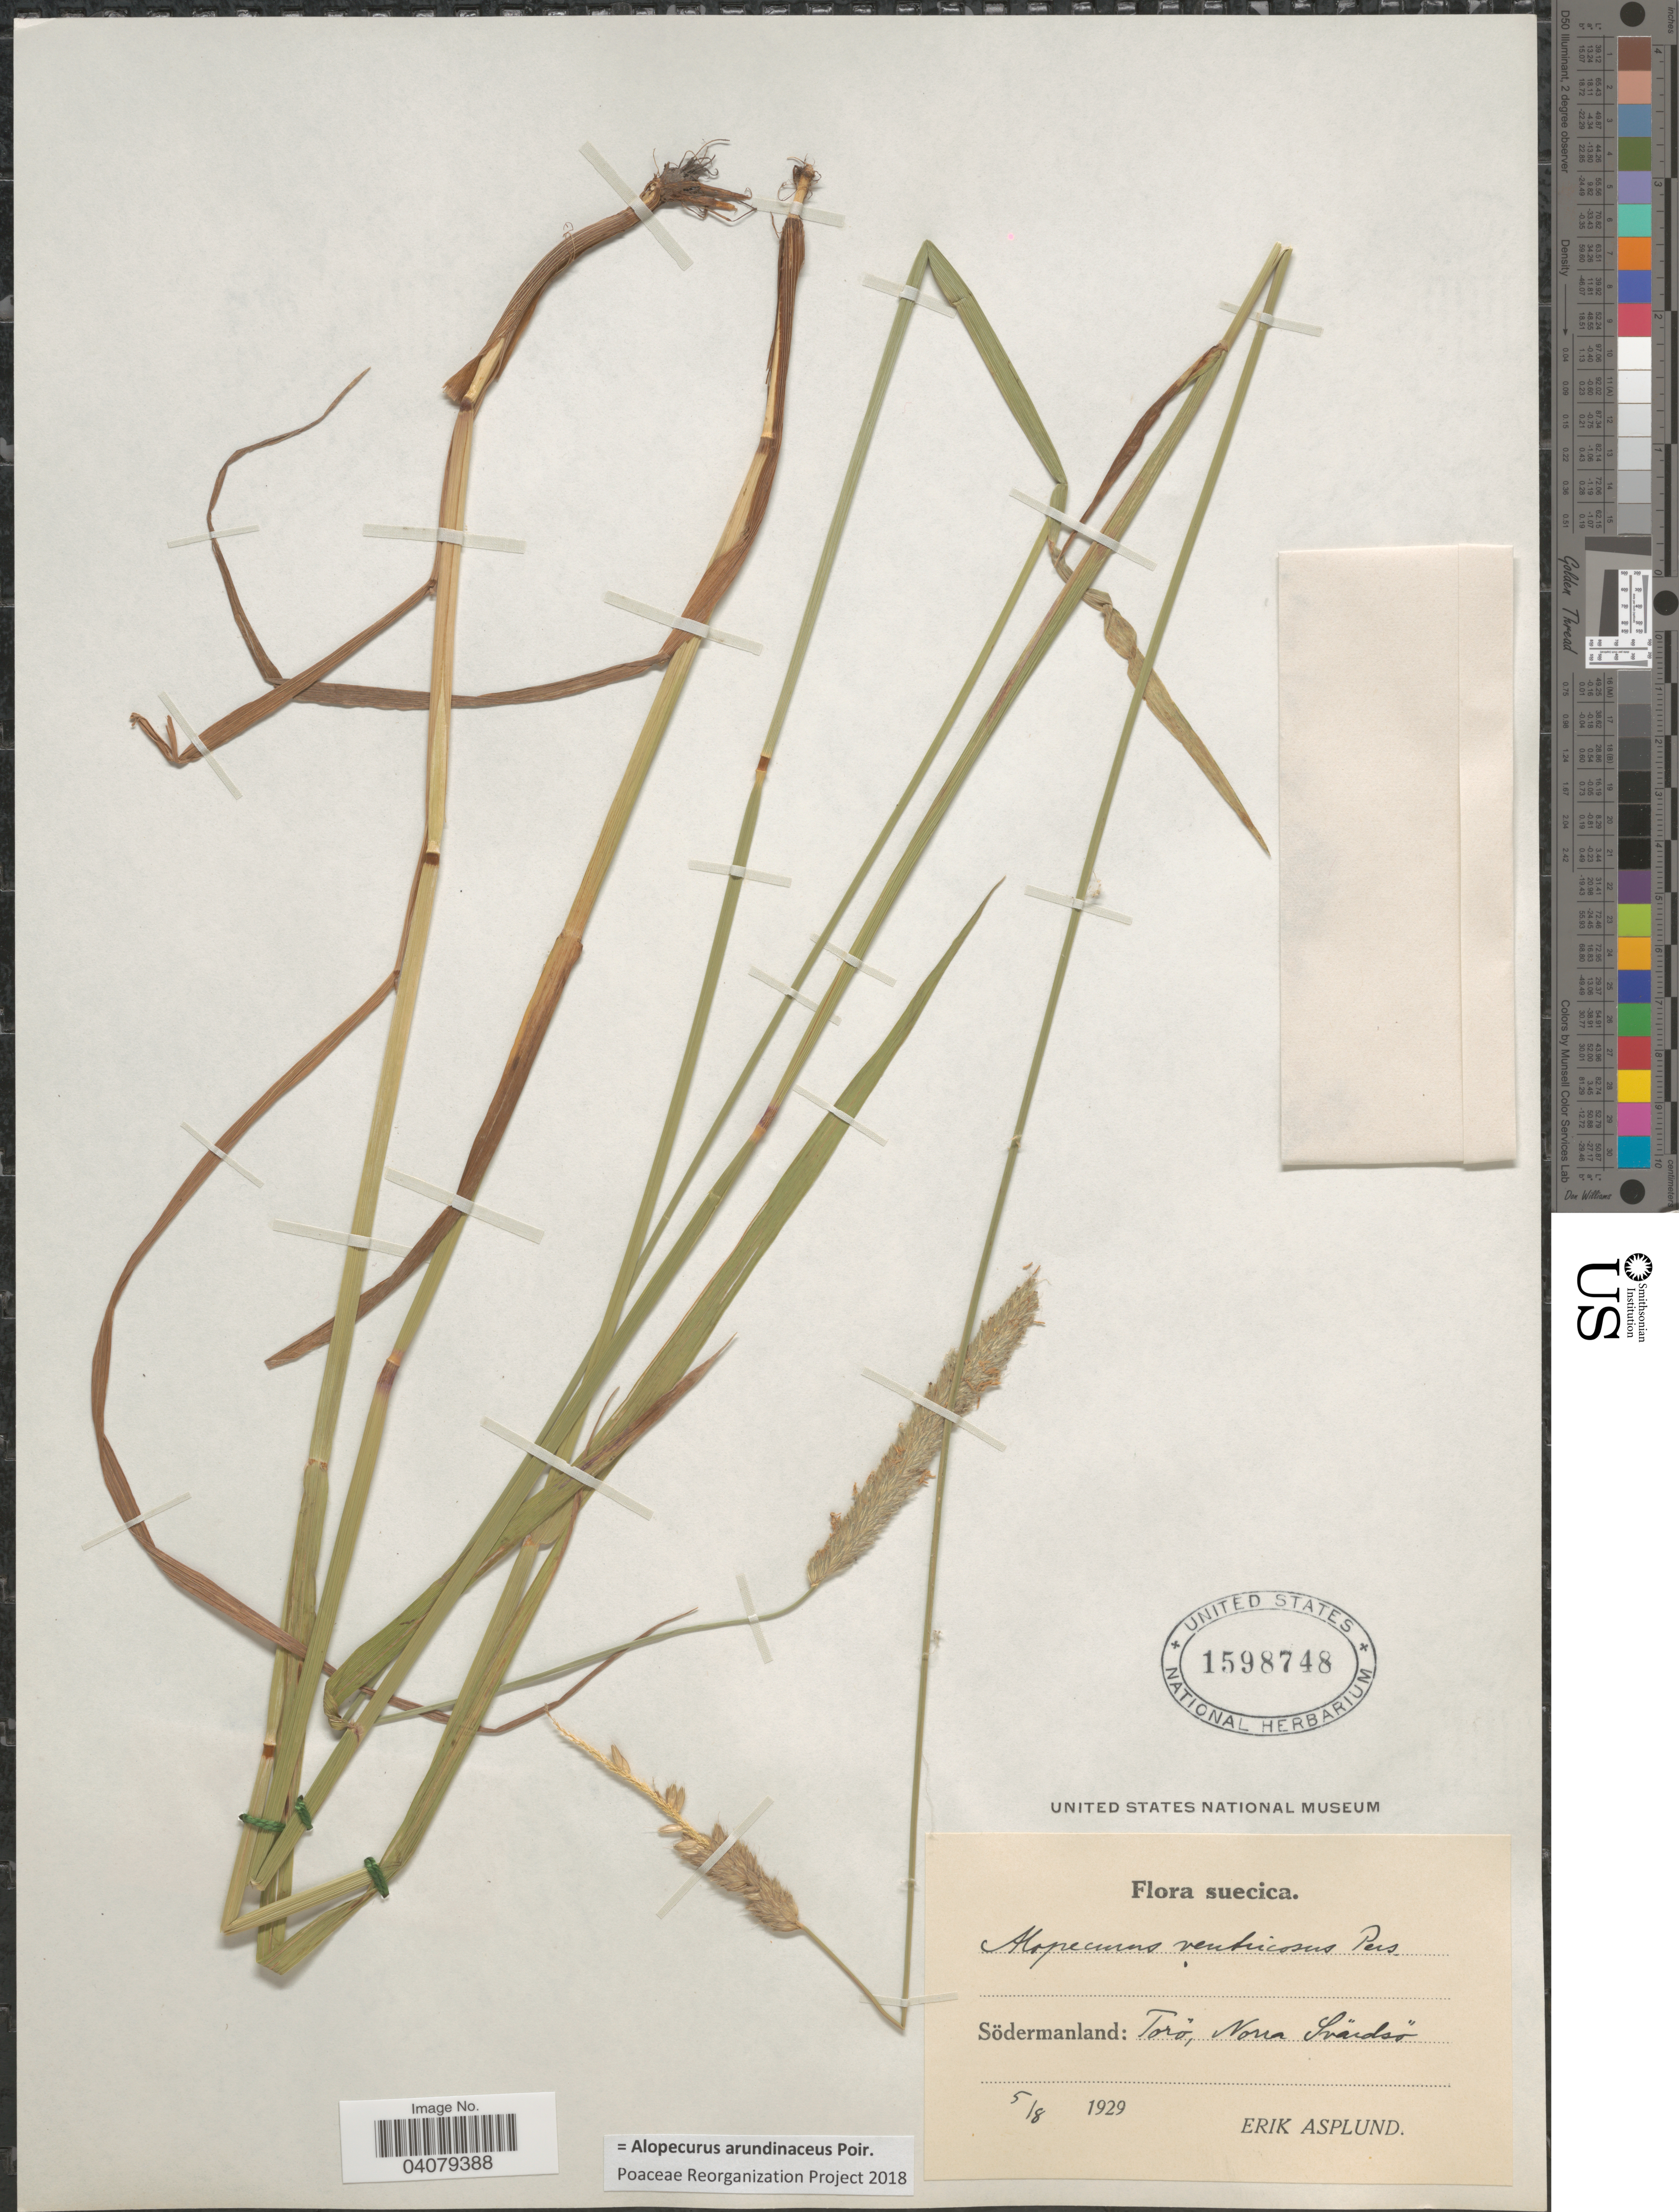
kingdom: Plantae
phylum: Tracheophyta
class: Liliopsida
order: Poales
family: Poaceae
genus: Alopecurus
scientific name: Alopecurus arundinaceus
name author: Poir.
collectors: E. Asplund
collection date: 1929-08-05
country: Sweden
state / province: Sodermanland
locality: Södermanland: Torô, Norra Svärdsö.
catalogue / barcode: US 1598748